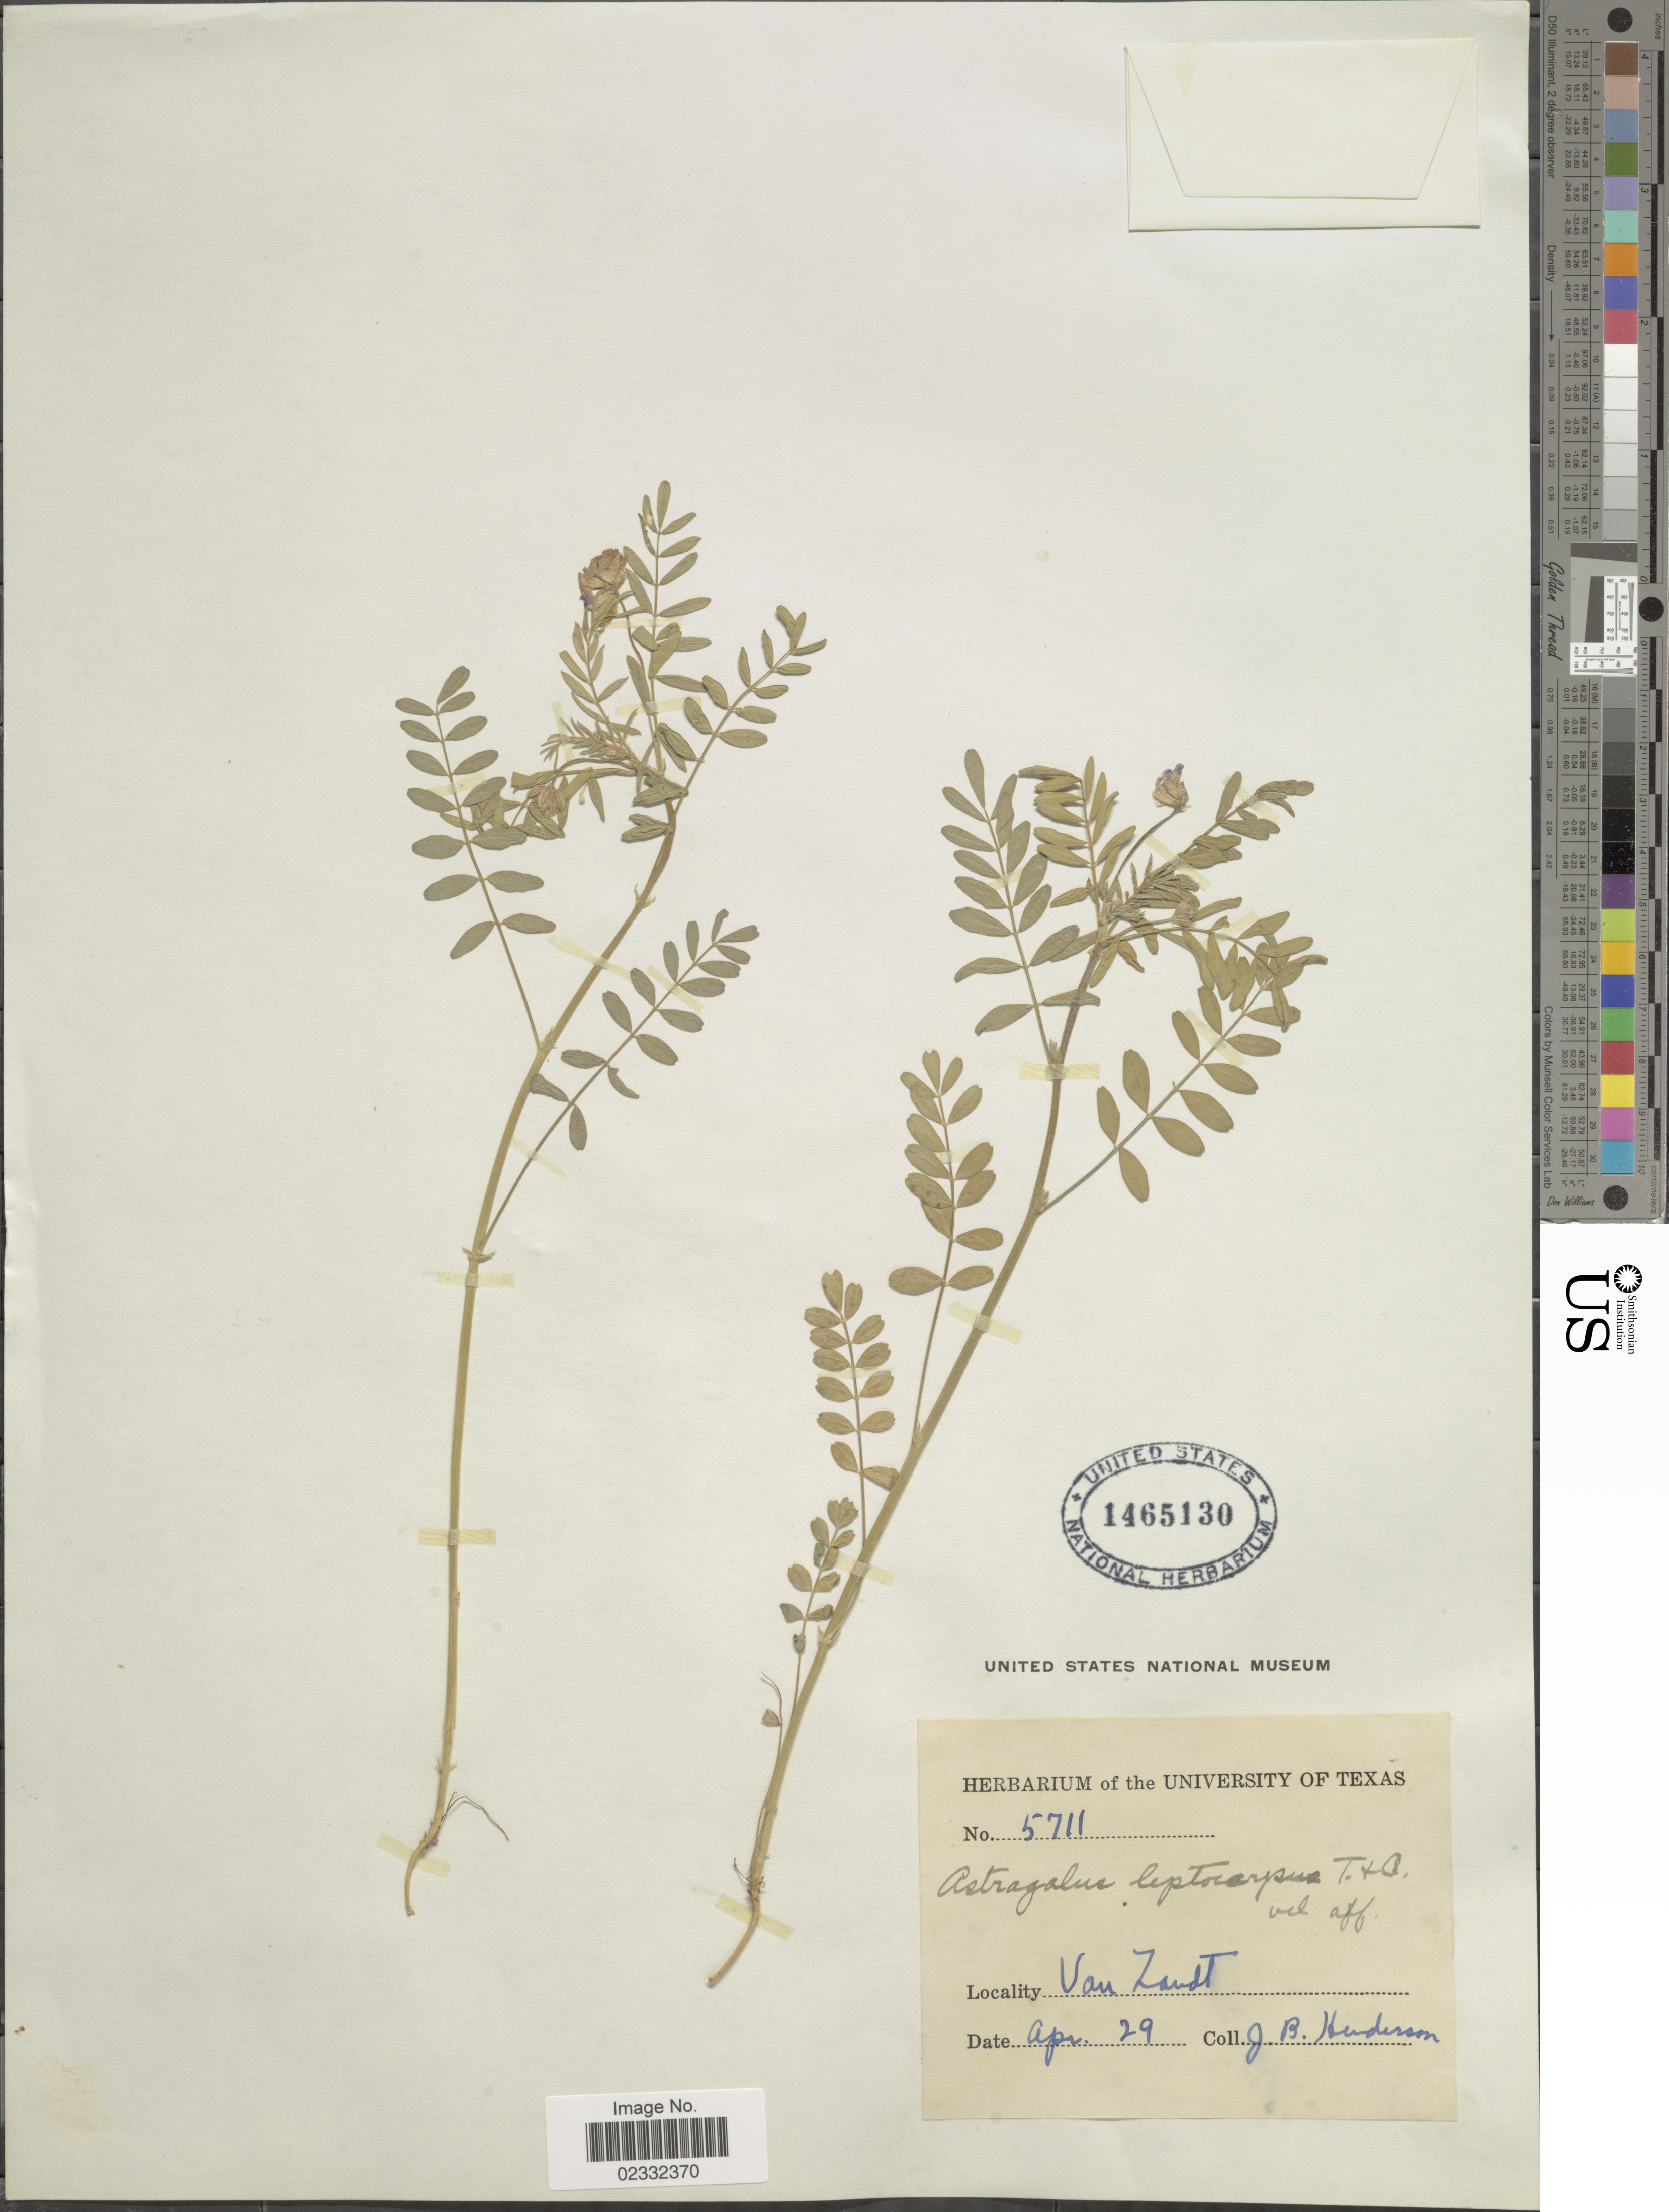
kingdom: Plantae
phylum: Tracheophyta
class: Magnoliopsida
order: Fabales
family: Fabaceae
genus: Astragalus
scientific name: Astragalus leptocarpus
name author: Torr. & A. Gray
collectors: J. Henderson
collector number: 5711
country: United States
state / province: Texas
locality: Van Zandt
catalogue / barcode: US 1465130